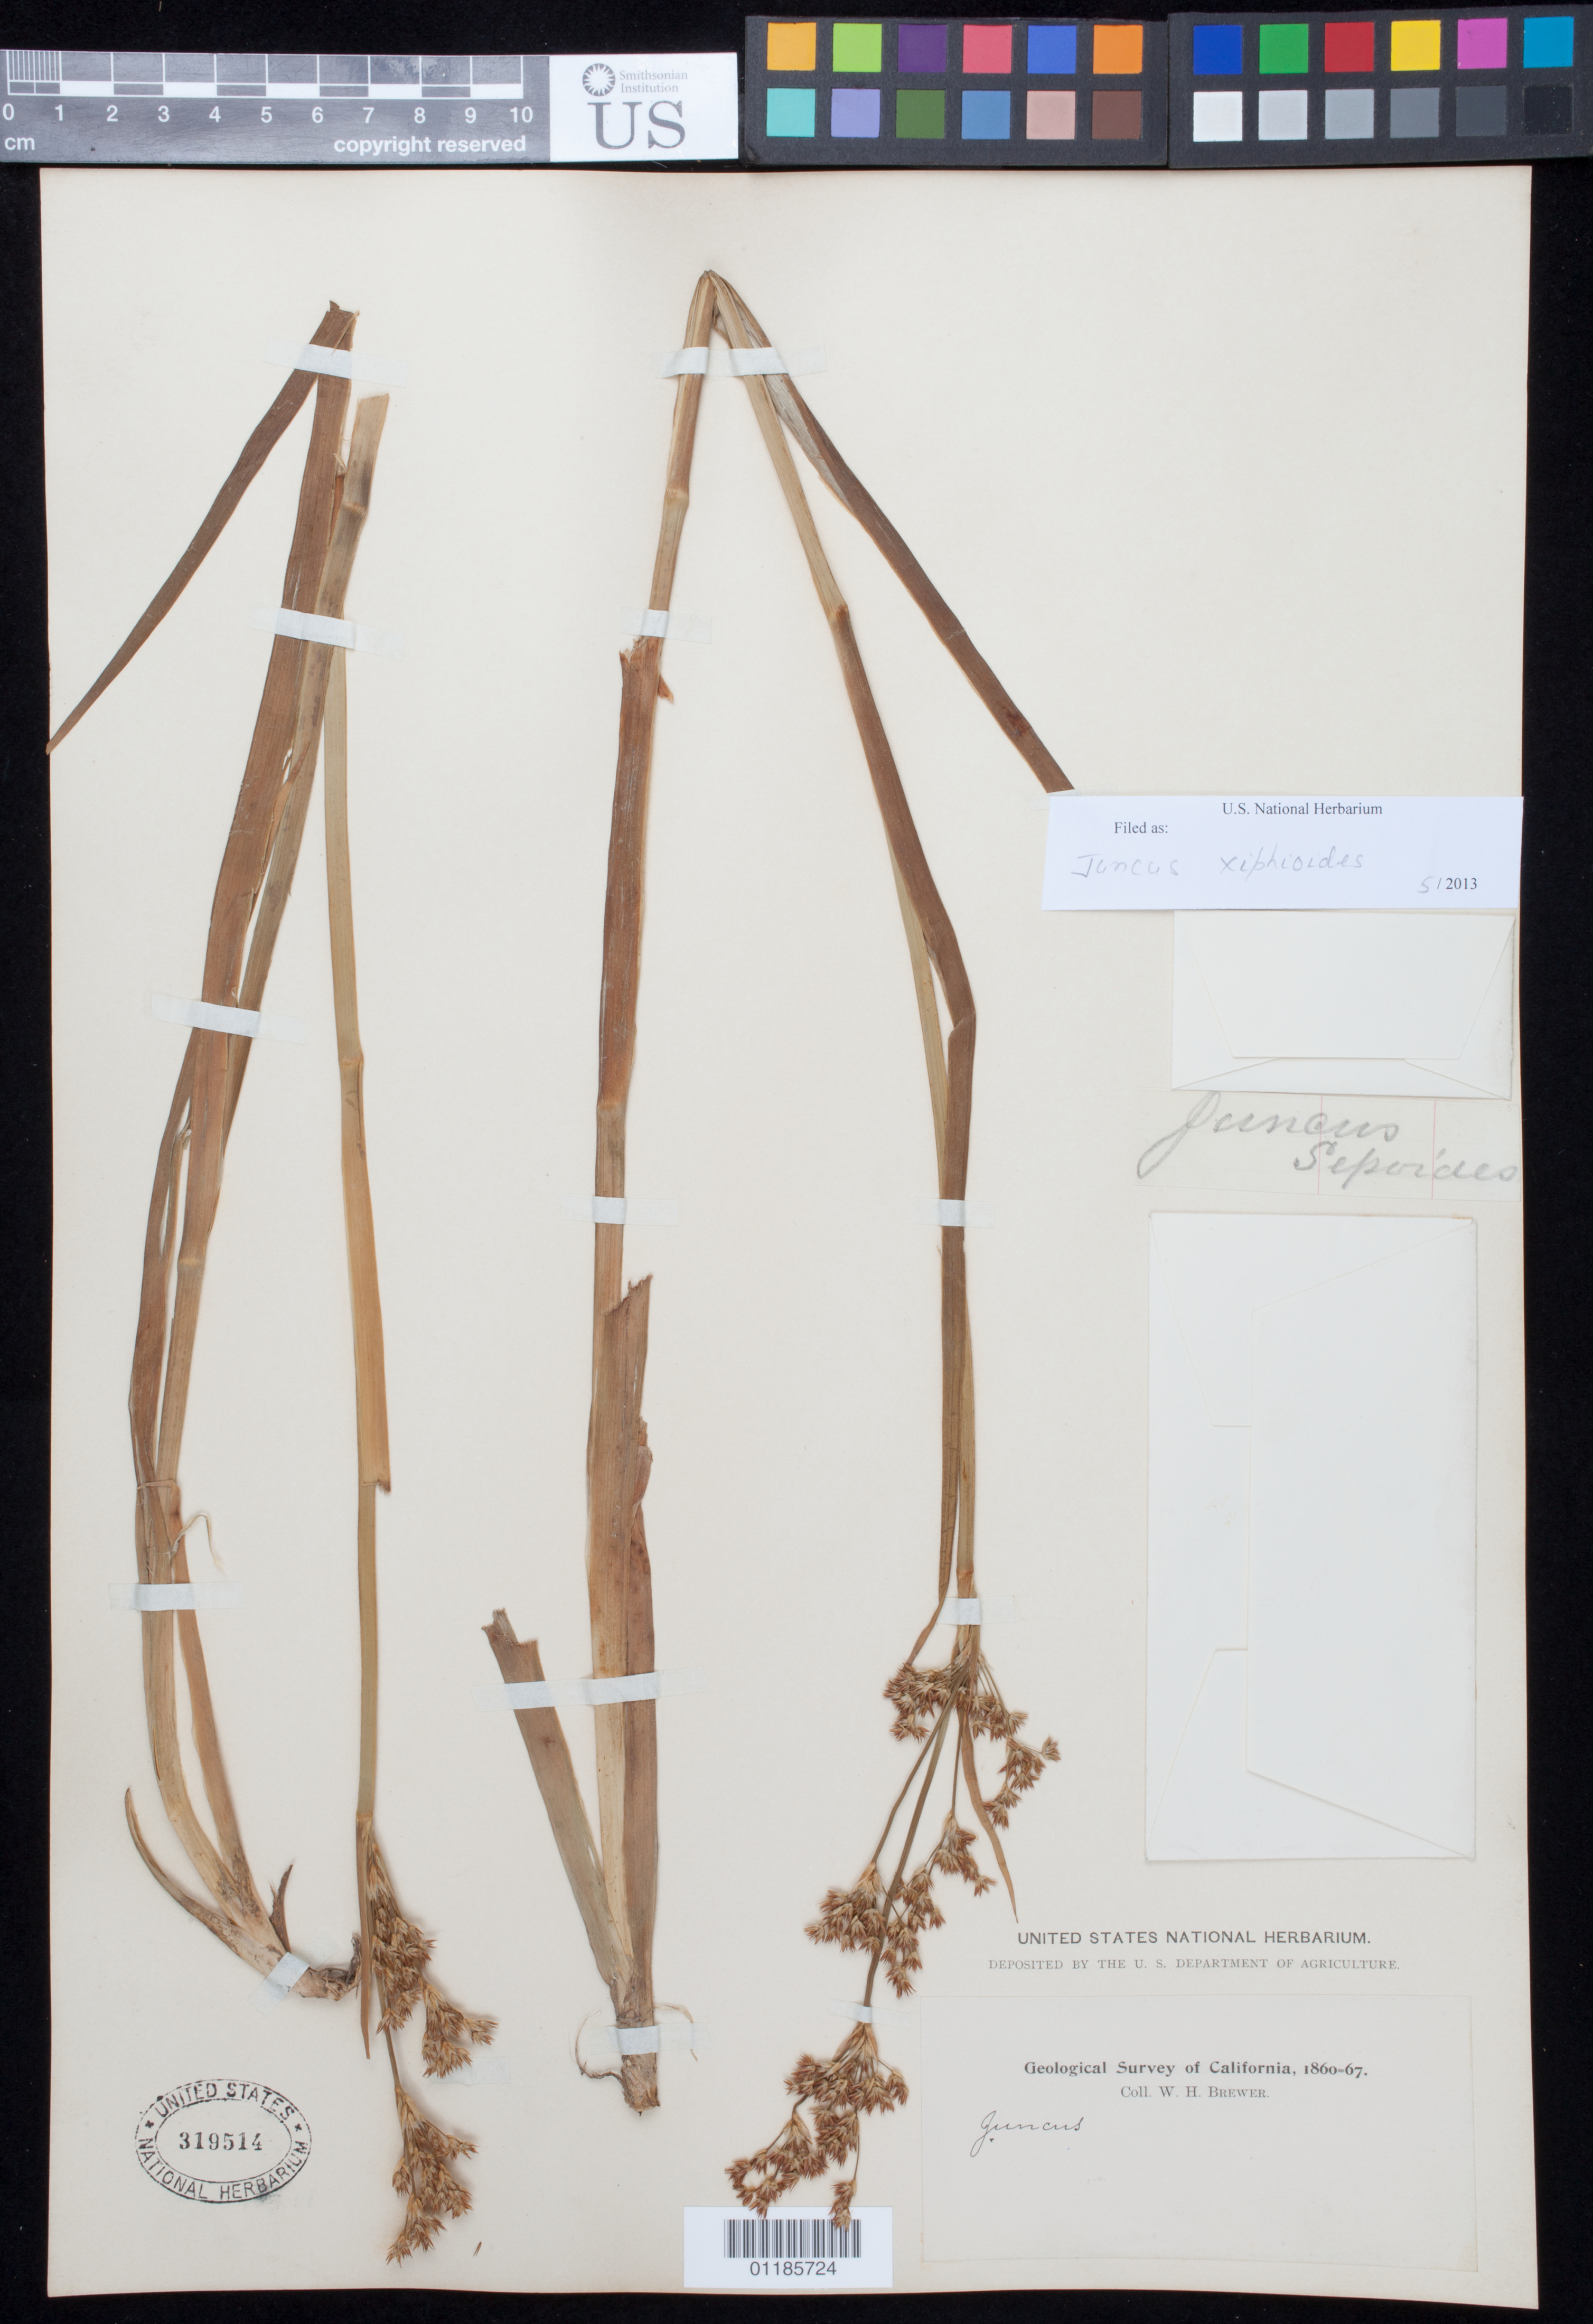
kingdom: Plantae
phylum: Tracheophyta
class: Liliopsida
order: Poales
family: Juncaceae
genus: Juncus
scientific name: Juncus xiphioides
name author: E. Mey.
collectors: W. H. Brewer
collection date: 1860/1867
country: United States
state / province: California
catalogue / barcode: US 319514